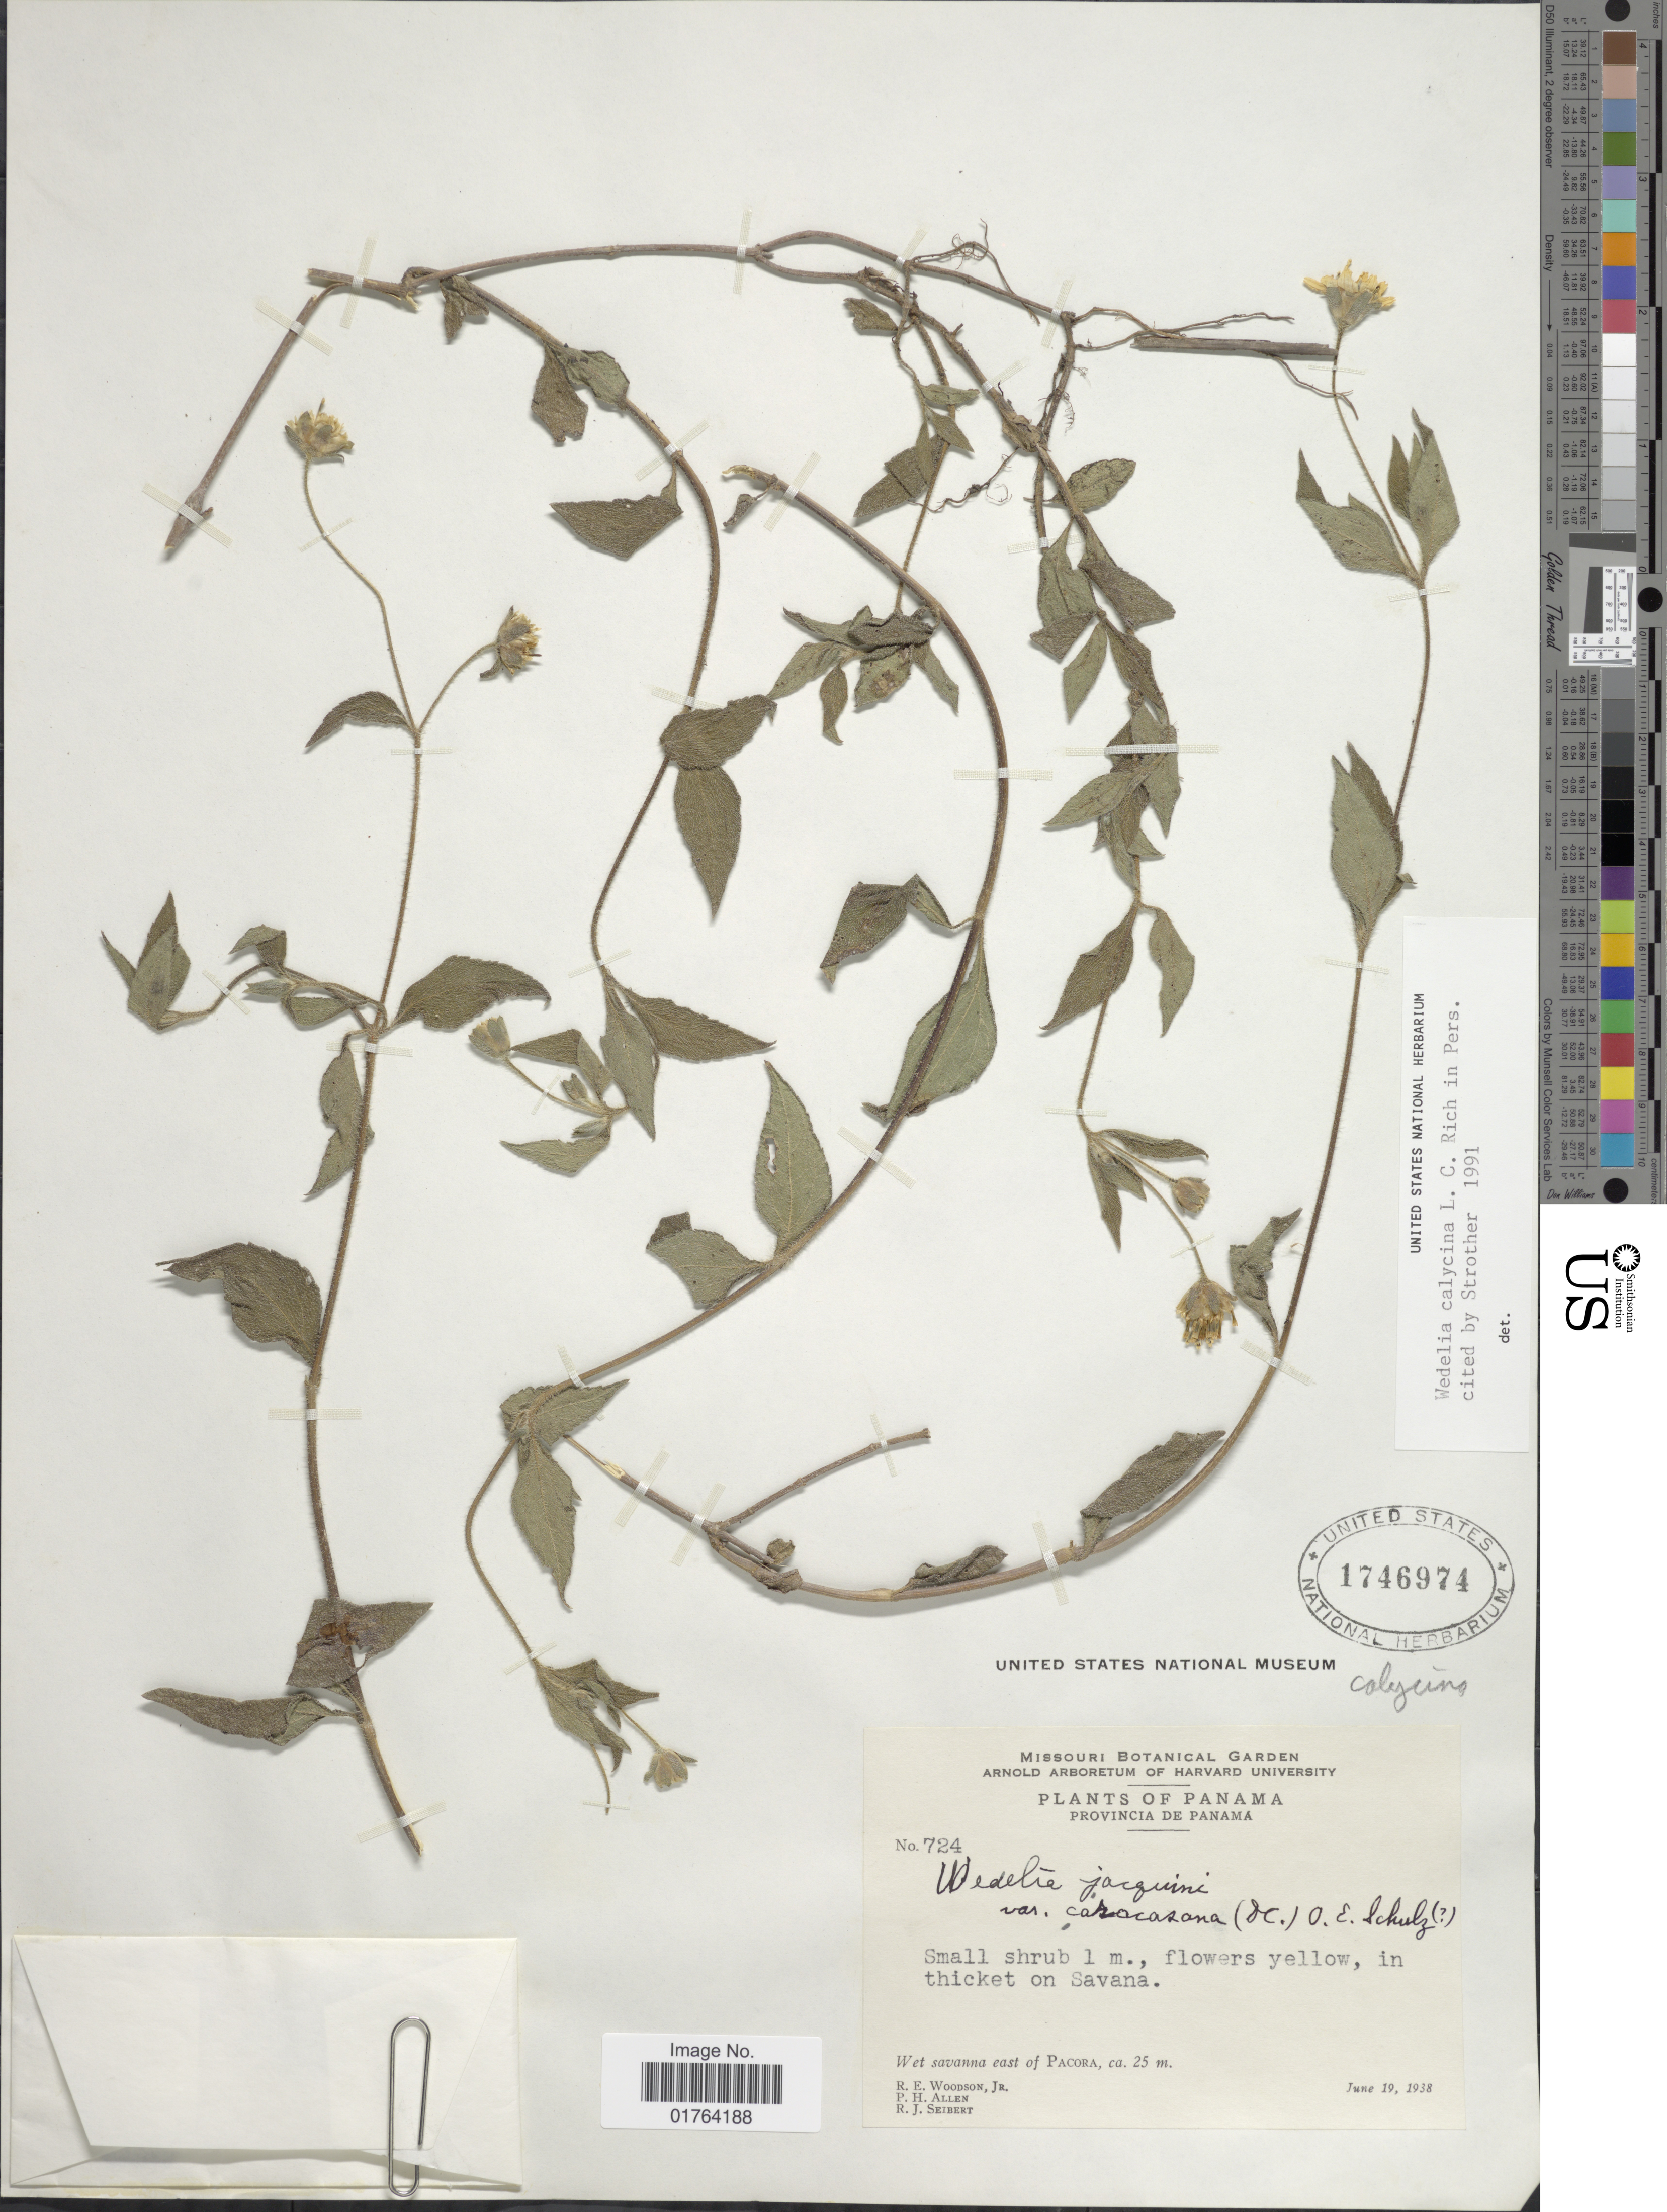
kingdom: Plantae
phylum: Tracheophyta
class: Magnoliopsida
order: Asterales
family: Asteraceae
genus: Wedelia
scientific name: Wedelia calycina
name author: Rich.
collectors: R. E. Woodson, P. H. Allen & R. J. Seibert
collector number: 724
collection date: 1938-06-19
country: Panama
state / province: Panamá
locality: East of Pacora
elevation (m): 25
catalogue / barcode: US 1746974